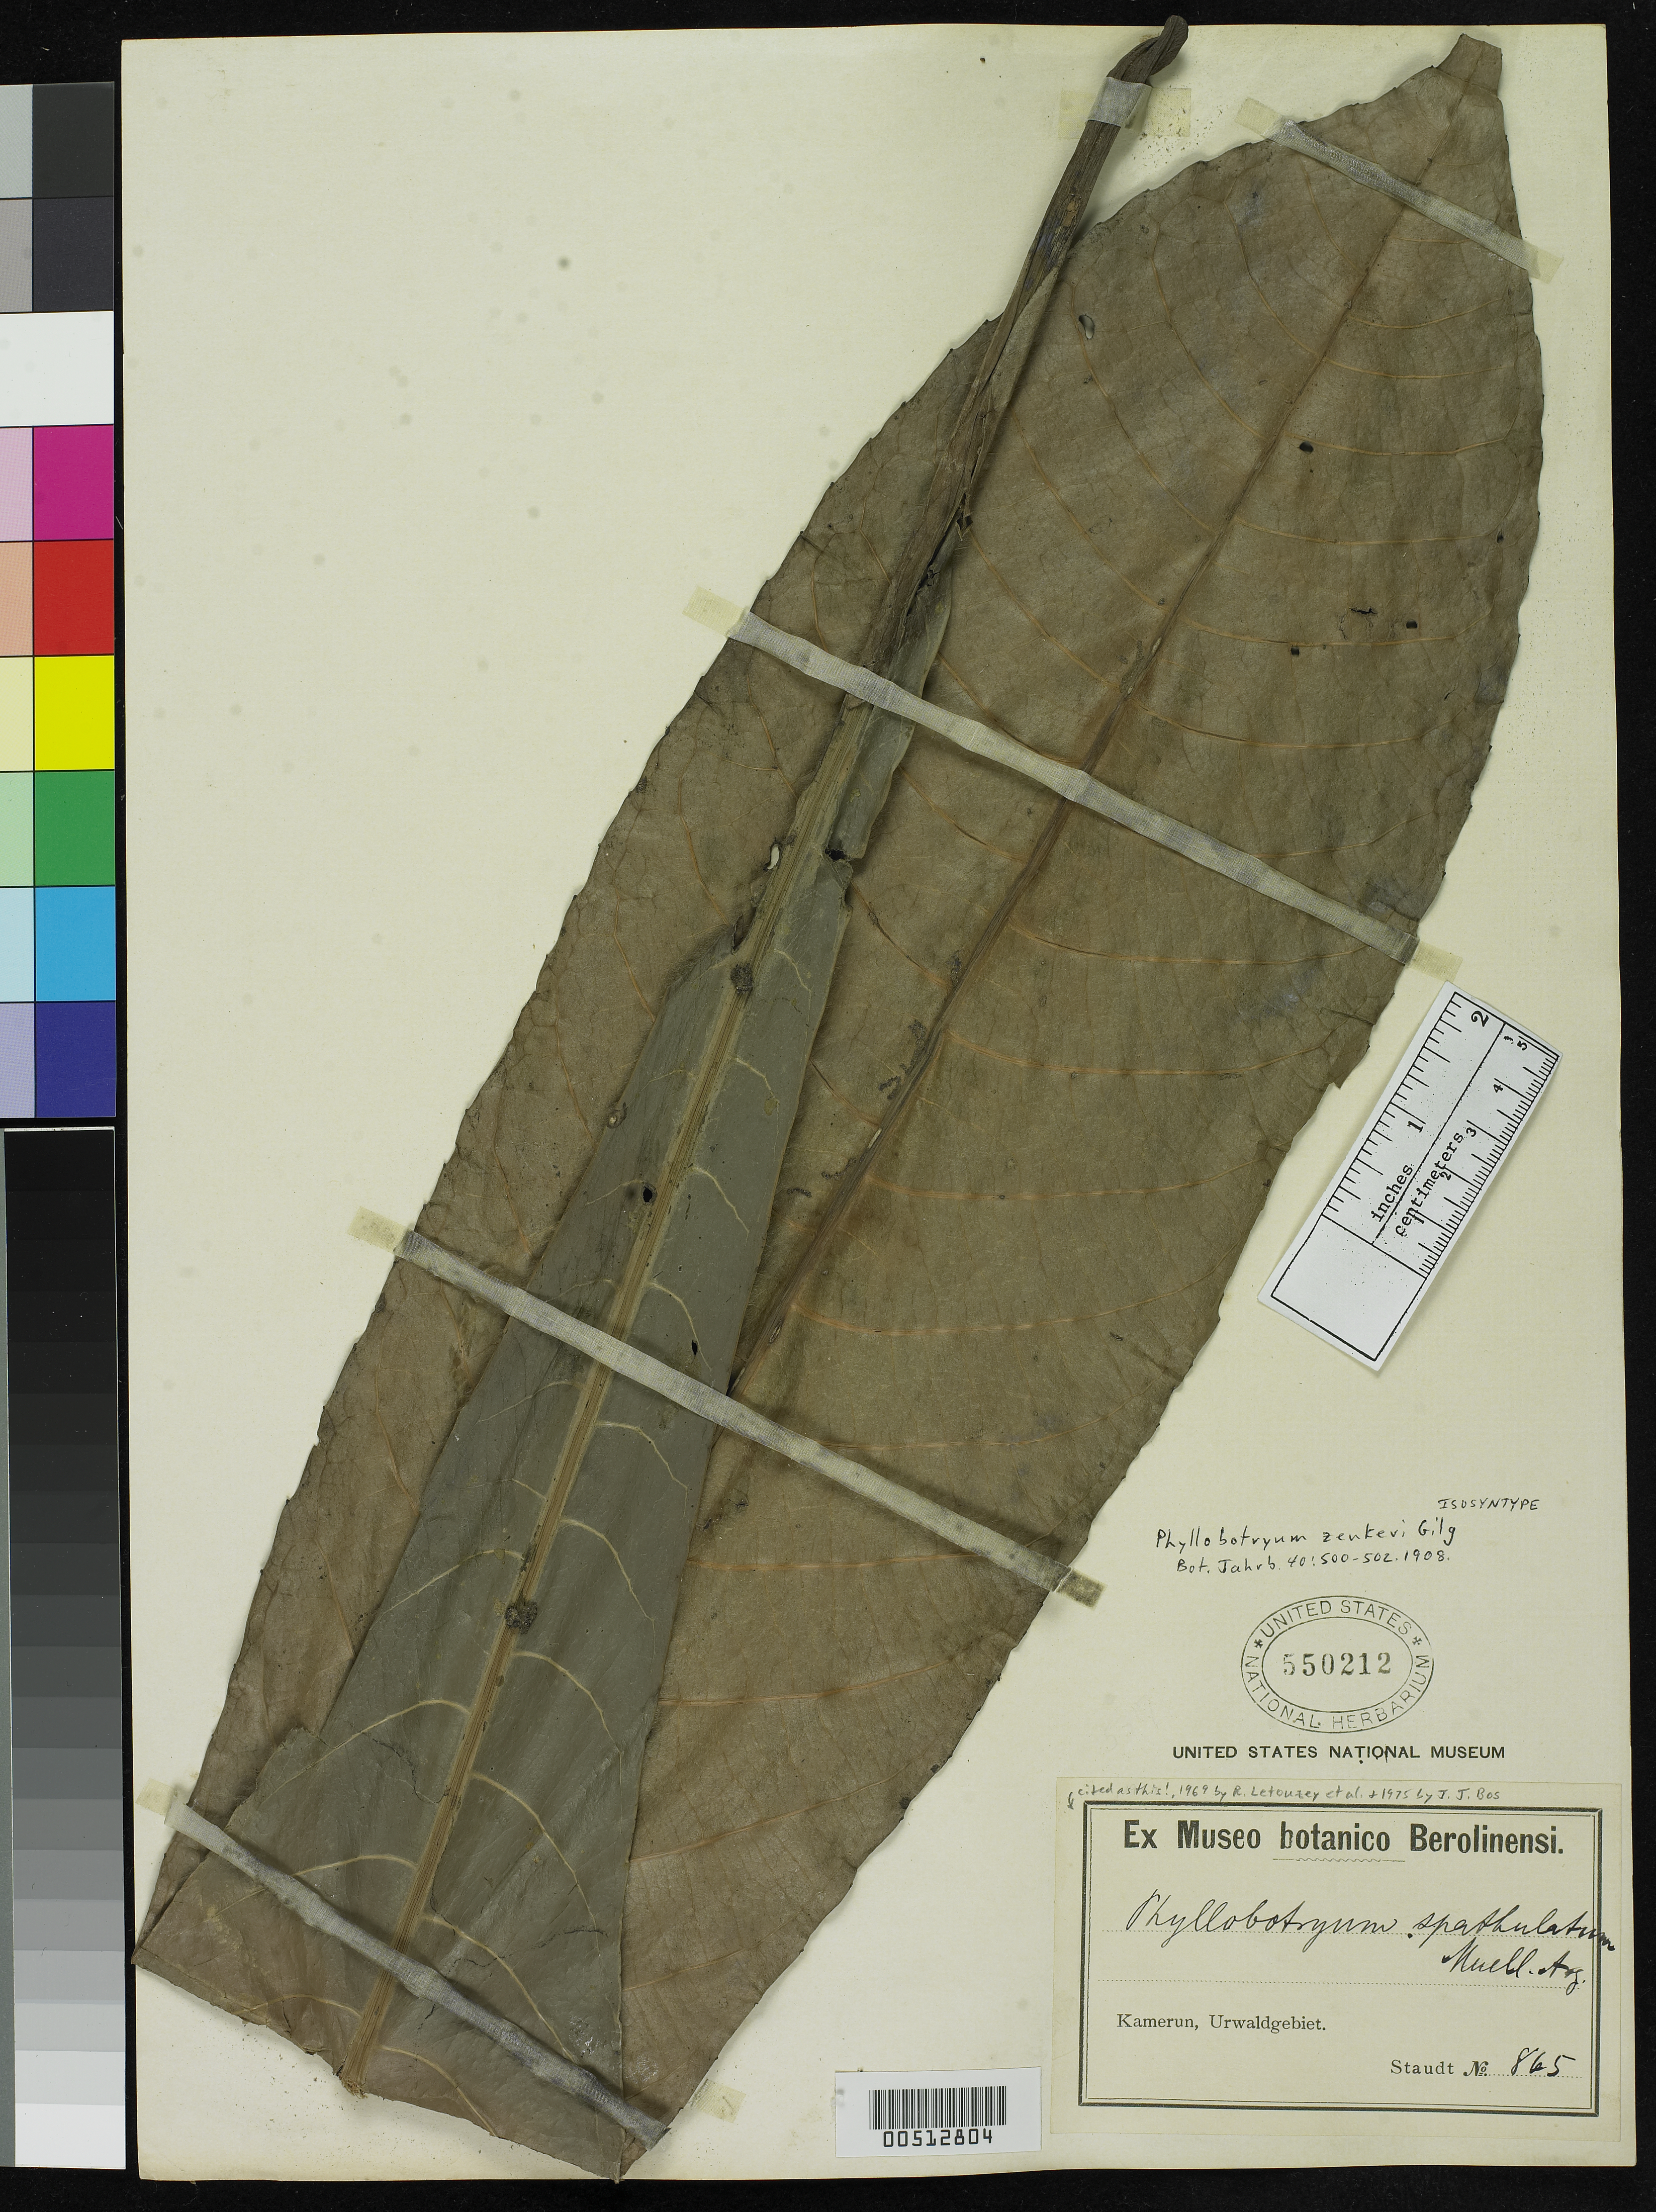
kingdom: Plantae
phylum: Tracheophyta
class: Magnoliopsida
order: Malpighiales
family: Flacourtiaceae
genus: Phyllobotryum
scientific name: Phyllobotryum zenkeri Gilg orth. var.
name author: Gilg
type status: Isosyntype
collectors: A. Staudt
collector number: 865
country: Cameroon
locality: Urwaldgebiet.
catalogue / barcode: US 550212